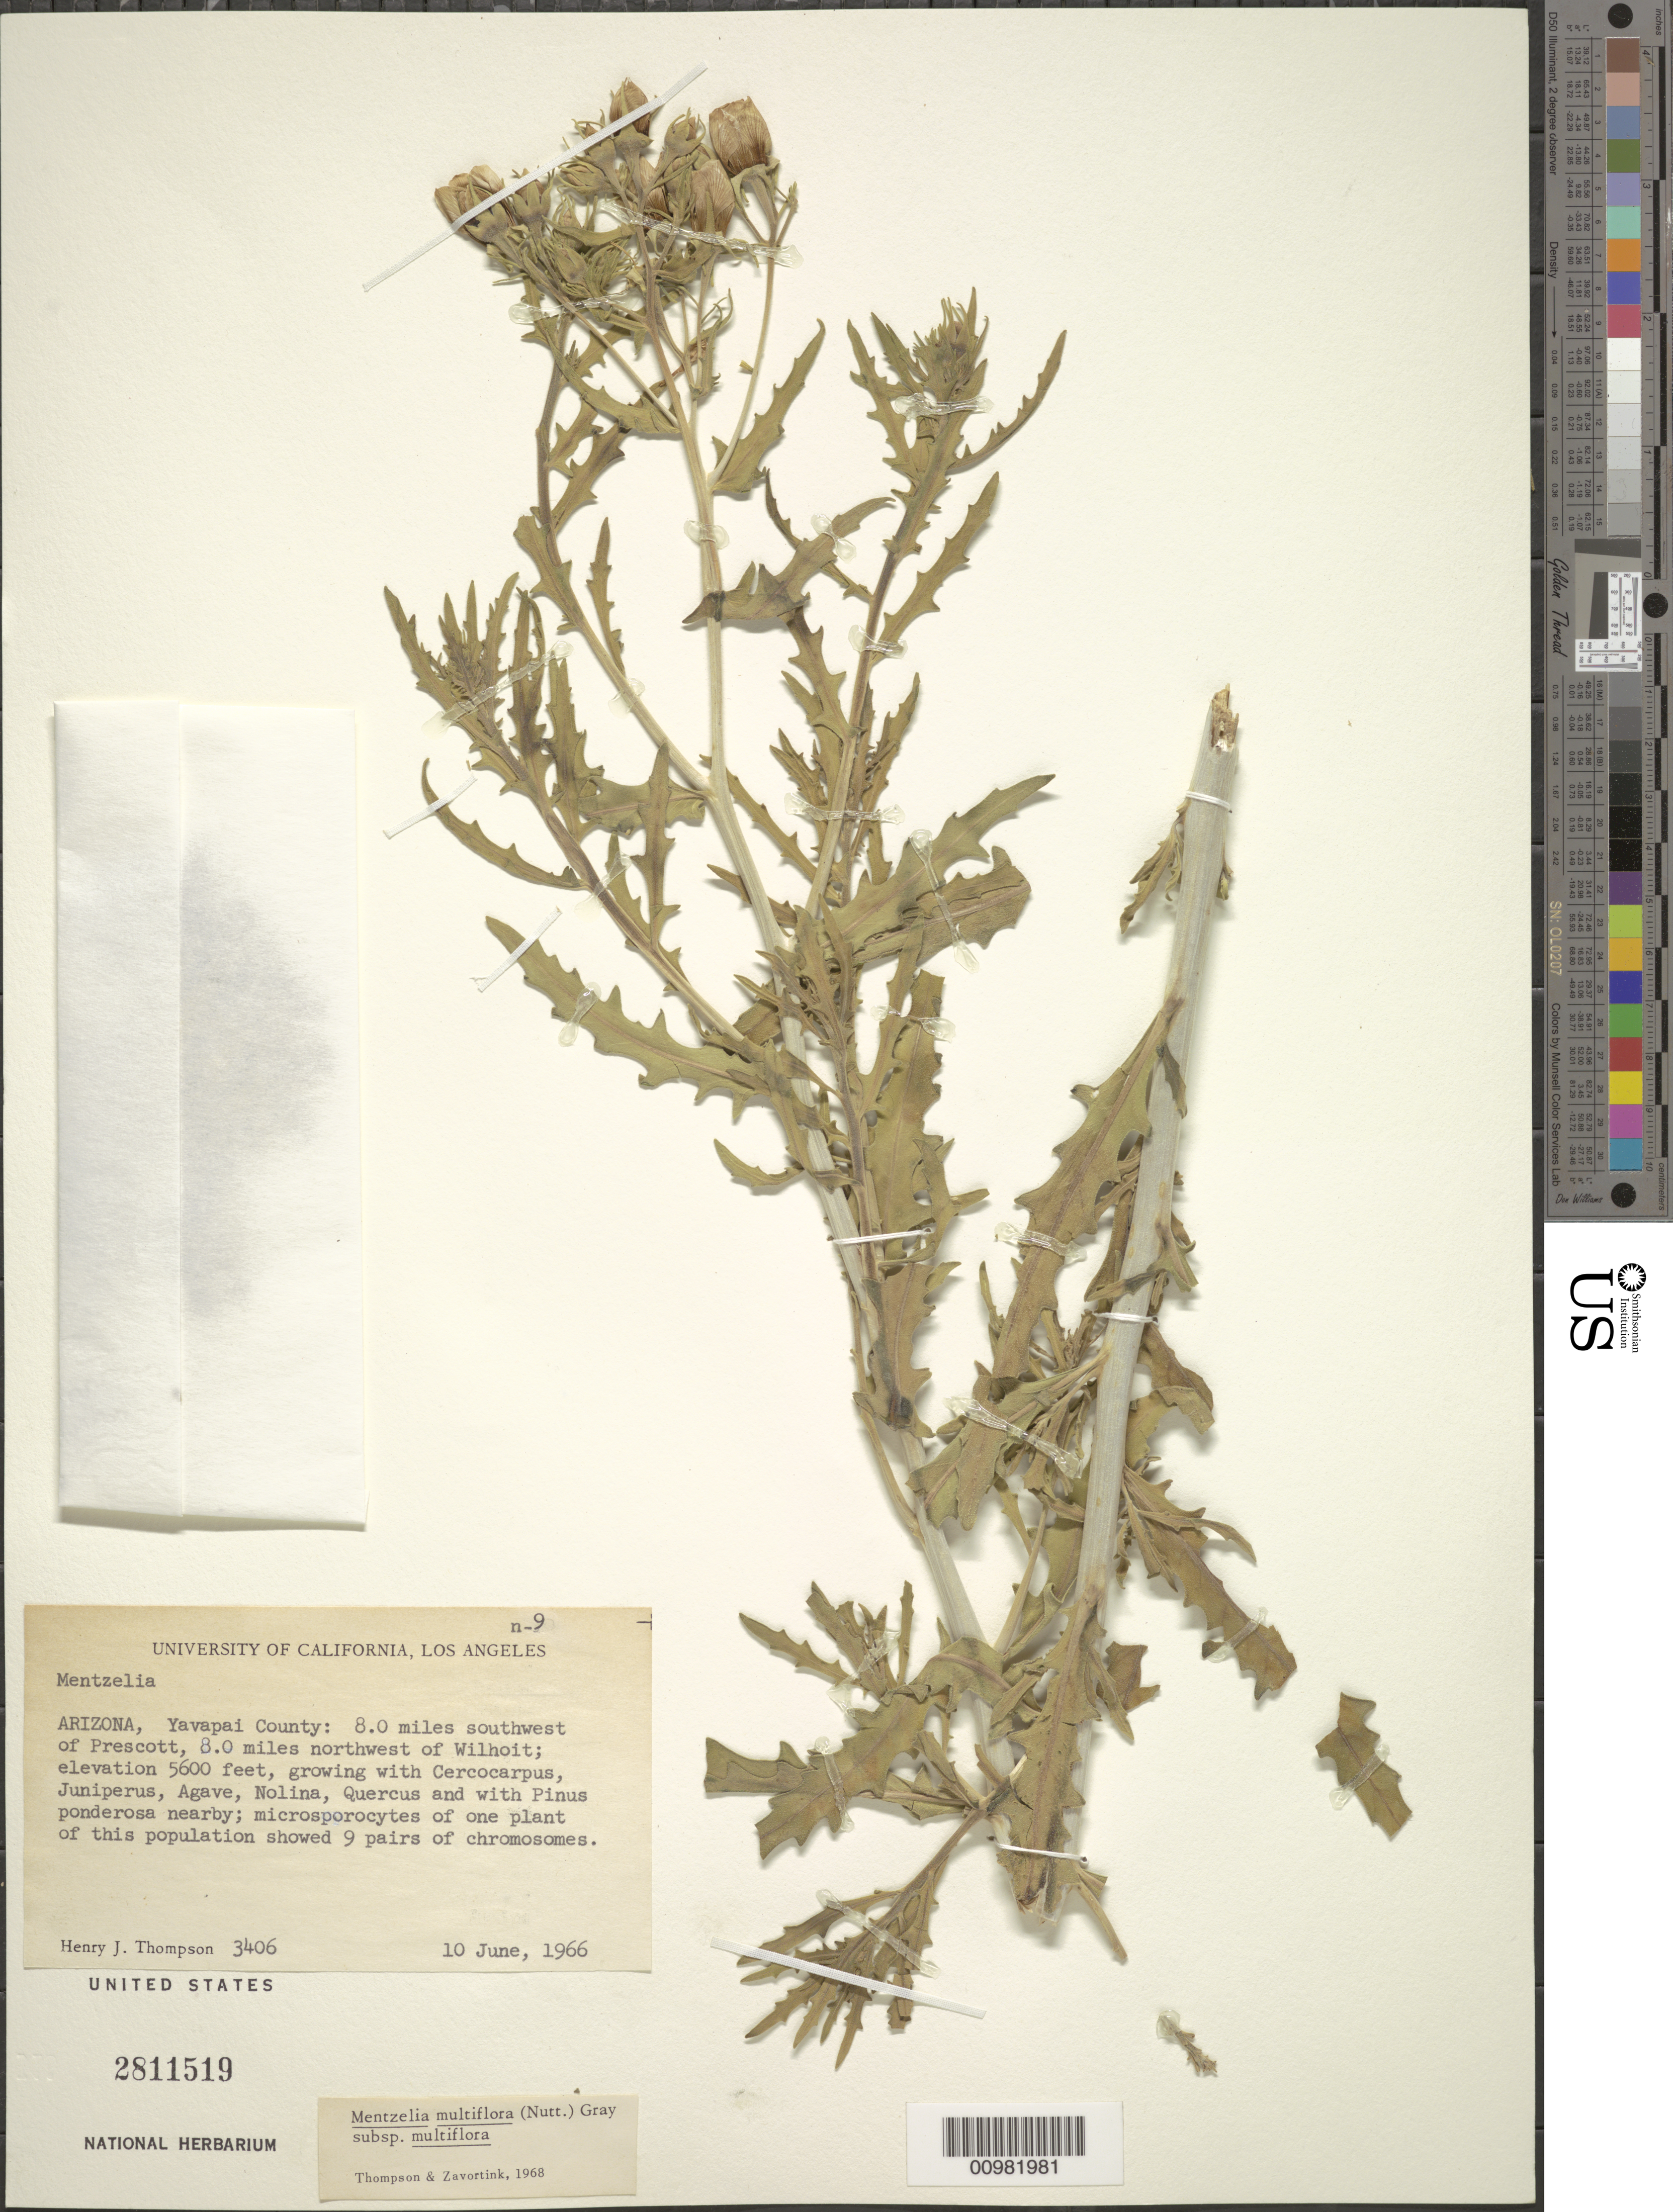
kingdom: Plantae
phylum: Tracheophyta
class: Magnoliopsida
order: Cornales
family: Loasaceae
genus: Mentzelia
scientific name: Mentzelia multiflora subsp. multiflora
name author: (Nutt.) A. Gray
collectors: H. J. Thompson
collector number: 3406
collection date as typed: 10 Jun 1966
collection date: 1966-06-10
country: United States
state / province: Arizona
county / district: Yavapai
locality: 8.0 mi SW of Prescott; 8.0 mi. NW of Wilhoit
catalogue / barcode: US 2811519